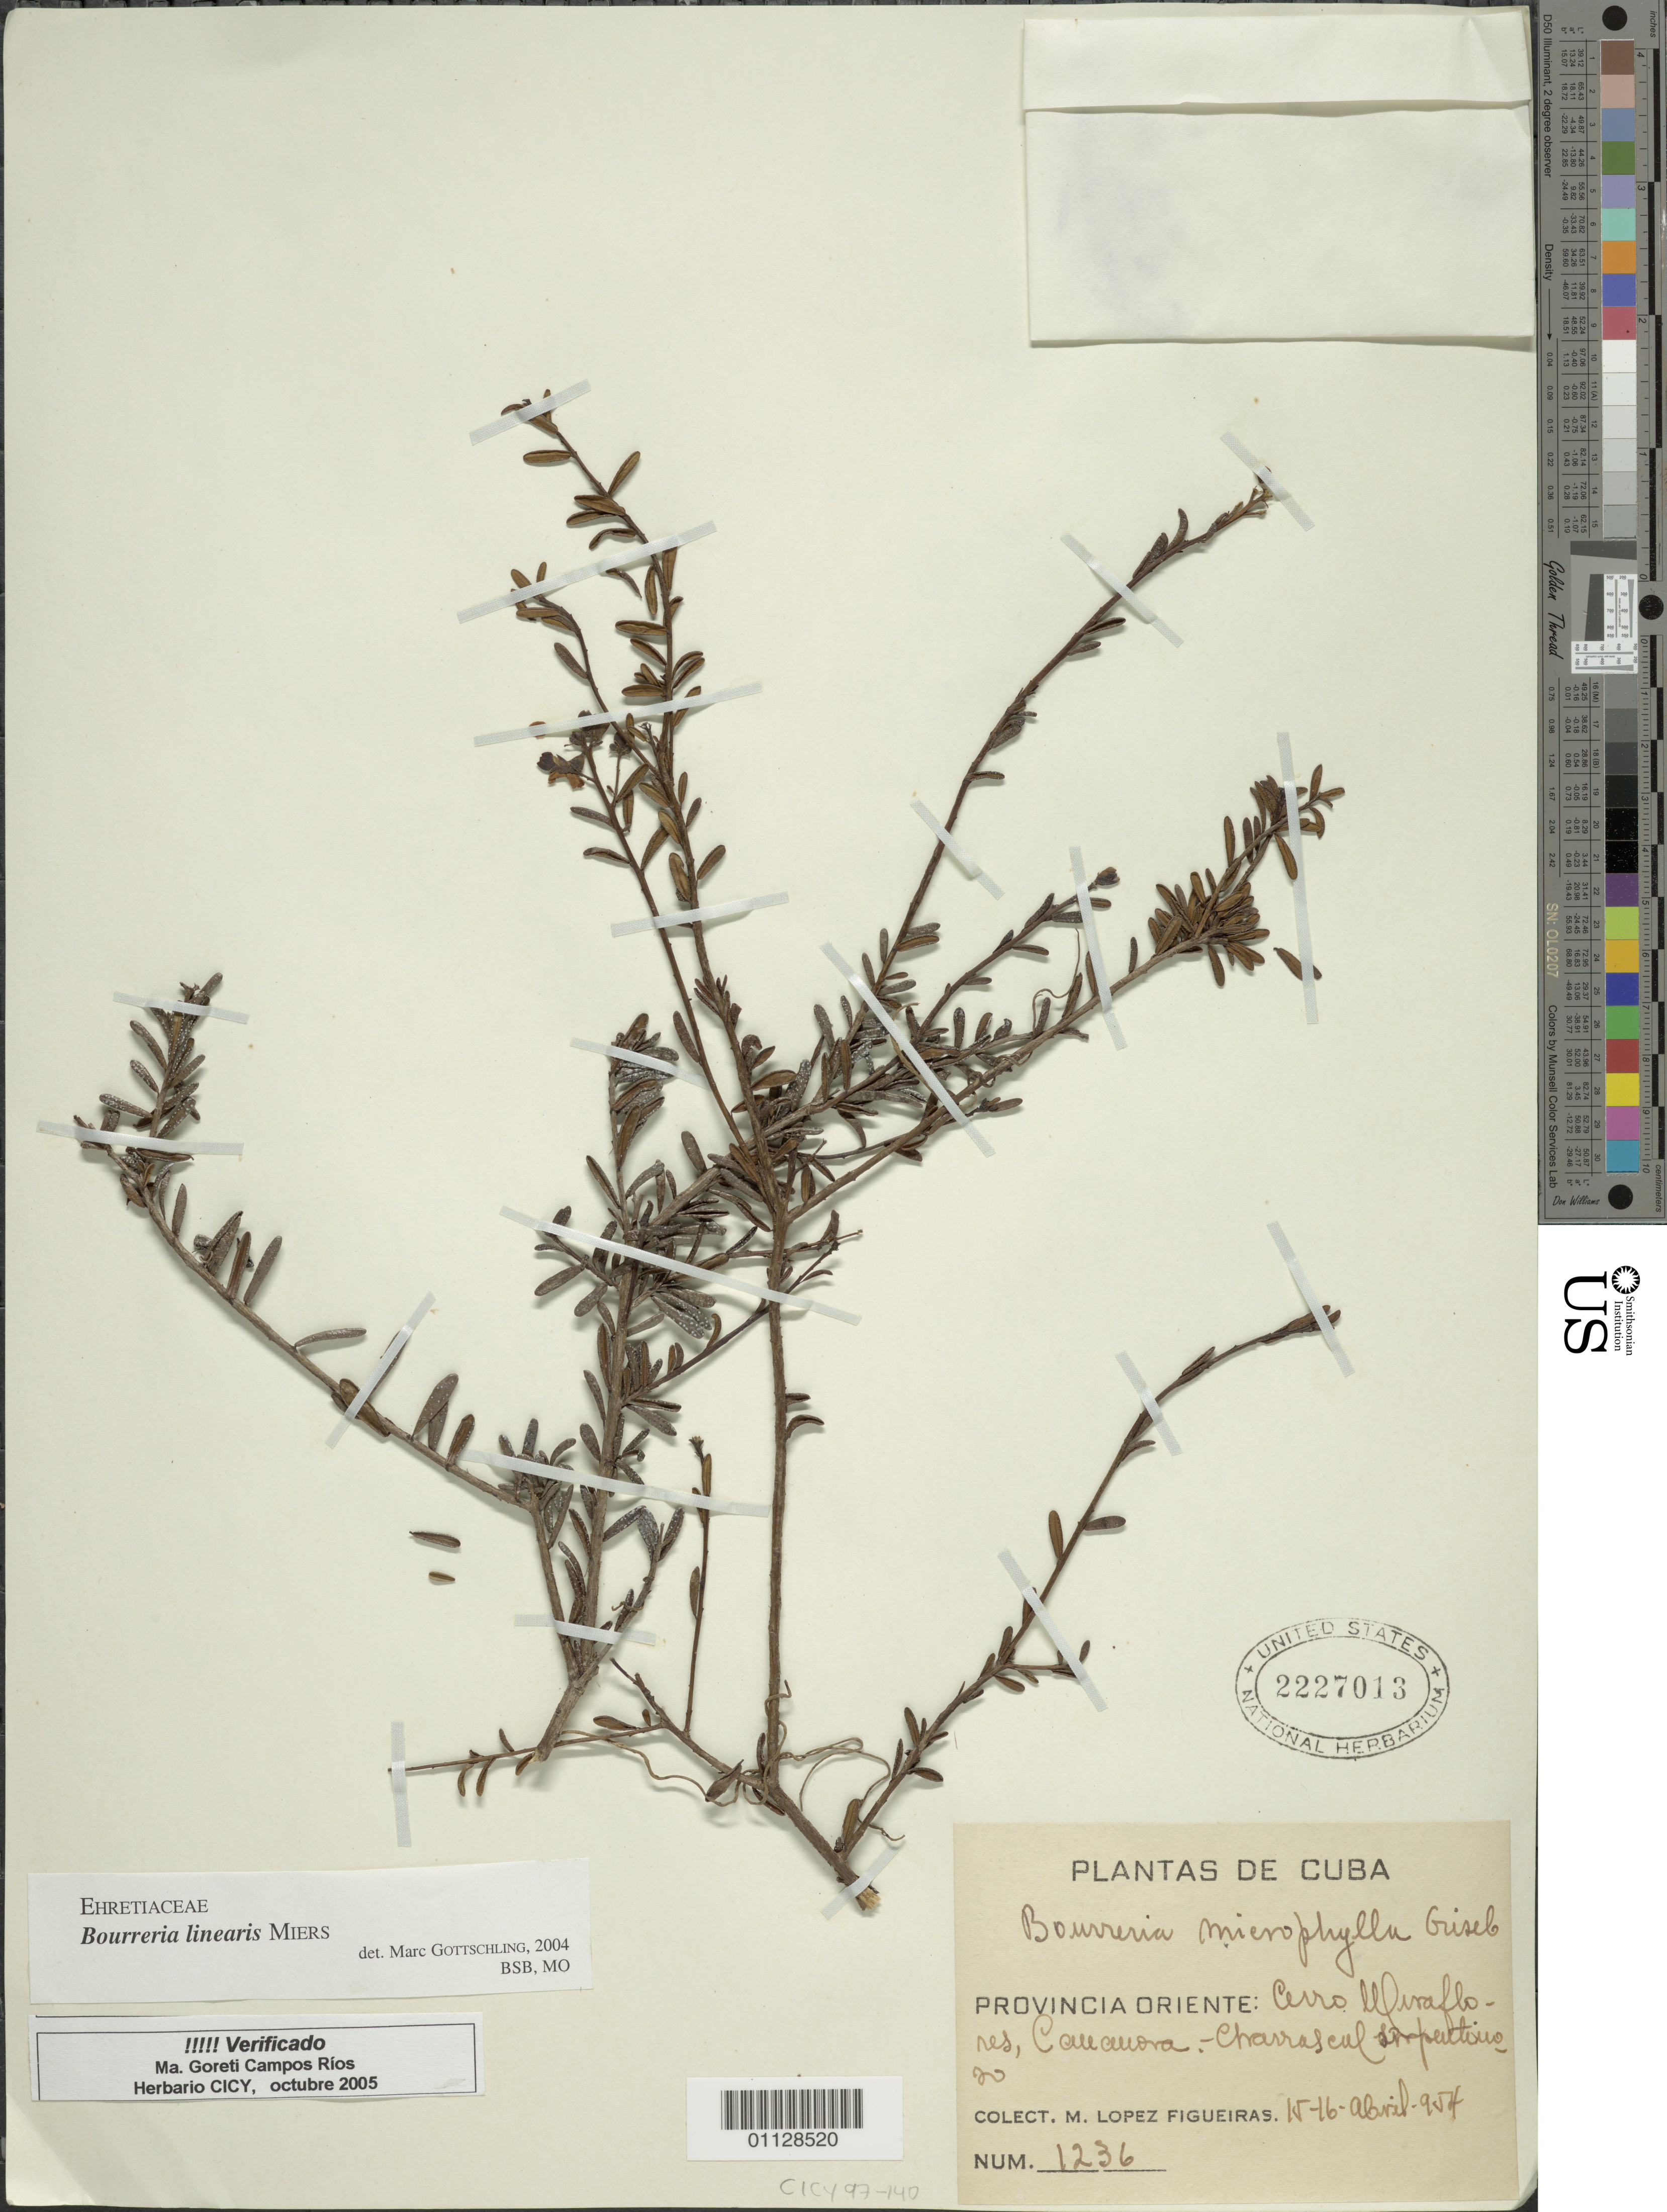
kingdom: Plantae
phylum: Tracheophyta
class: Magnoliopsida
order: Boraginales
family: Ehretiaceae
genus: Bourreria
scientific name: Bourreria linearis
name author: Miers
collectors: M. López Figueiras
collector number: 1236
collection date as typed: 15 Apr 1954 and 16 Apr 1954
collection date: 1954-04-15,1954-04-16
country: Cuba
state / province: Holguín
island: Cuba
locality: Cananova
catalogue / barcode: US 2227013